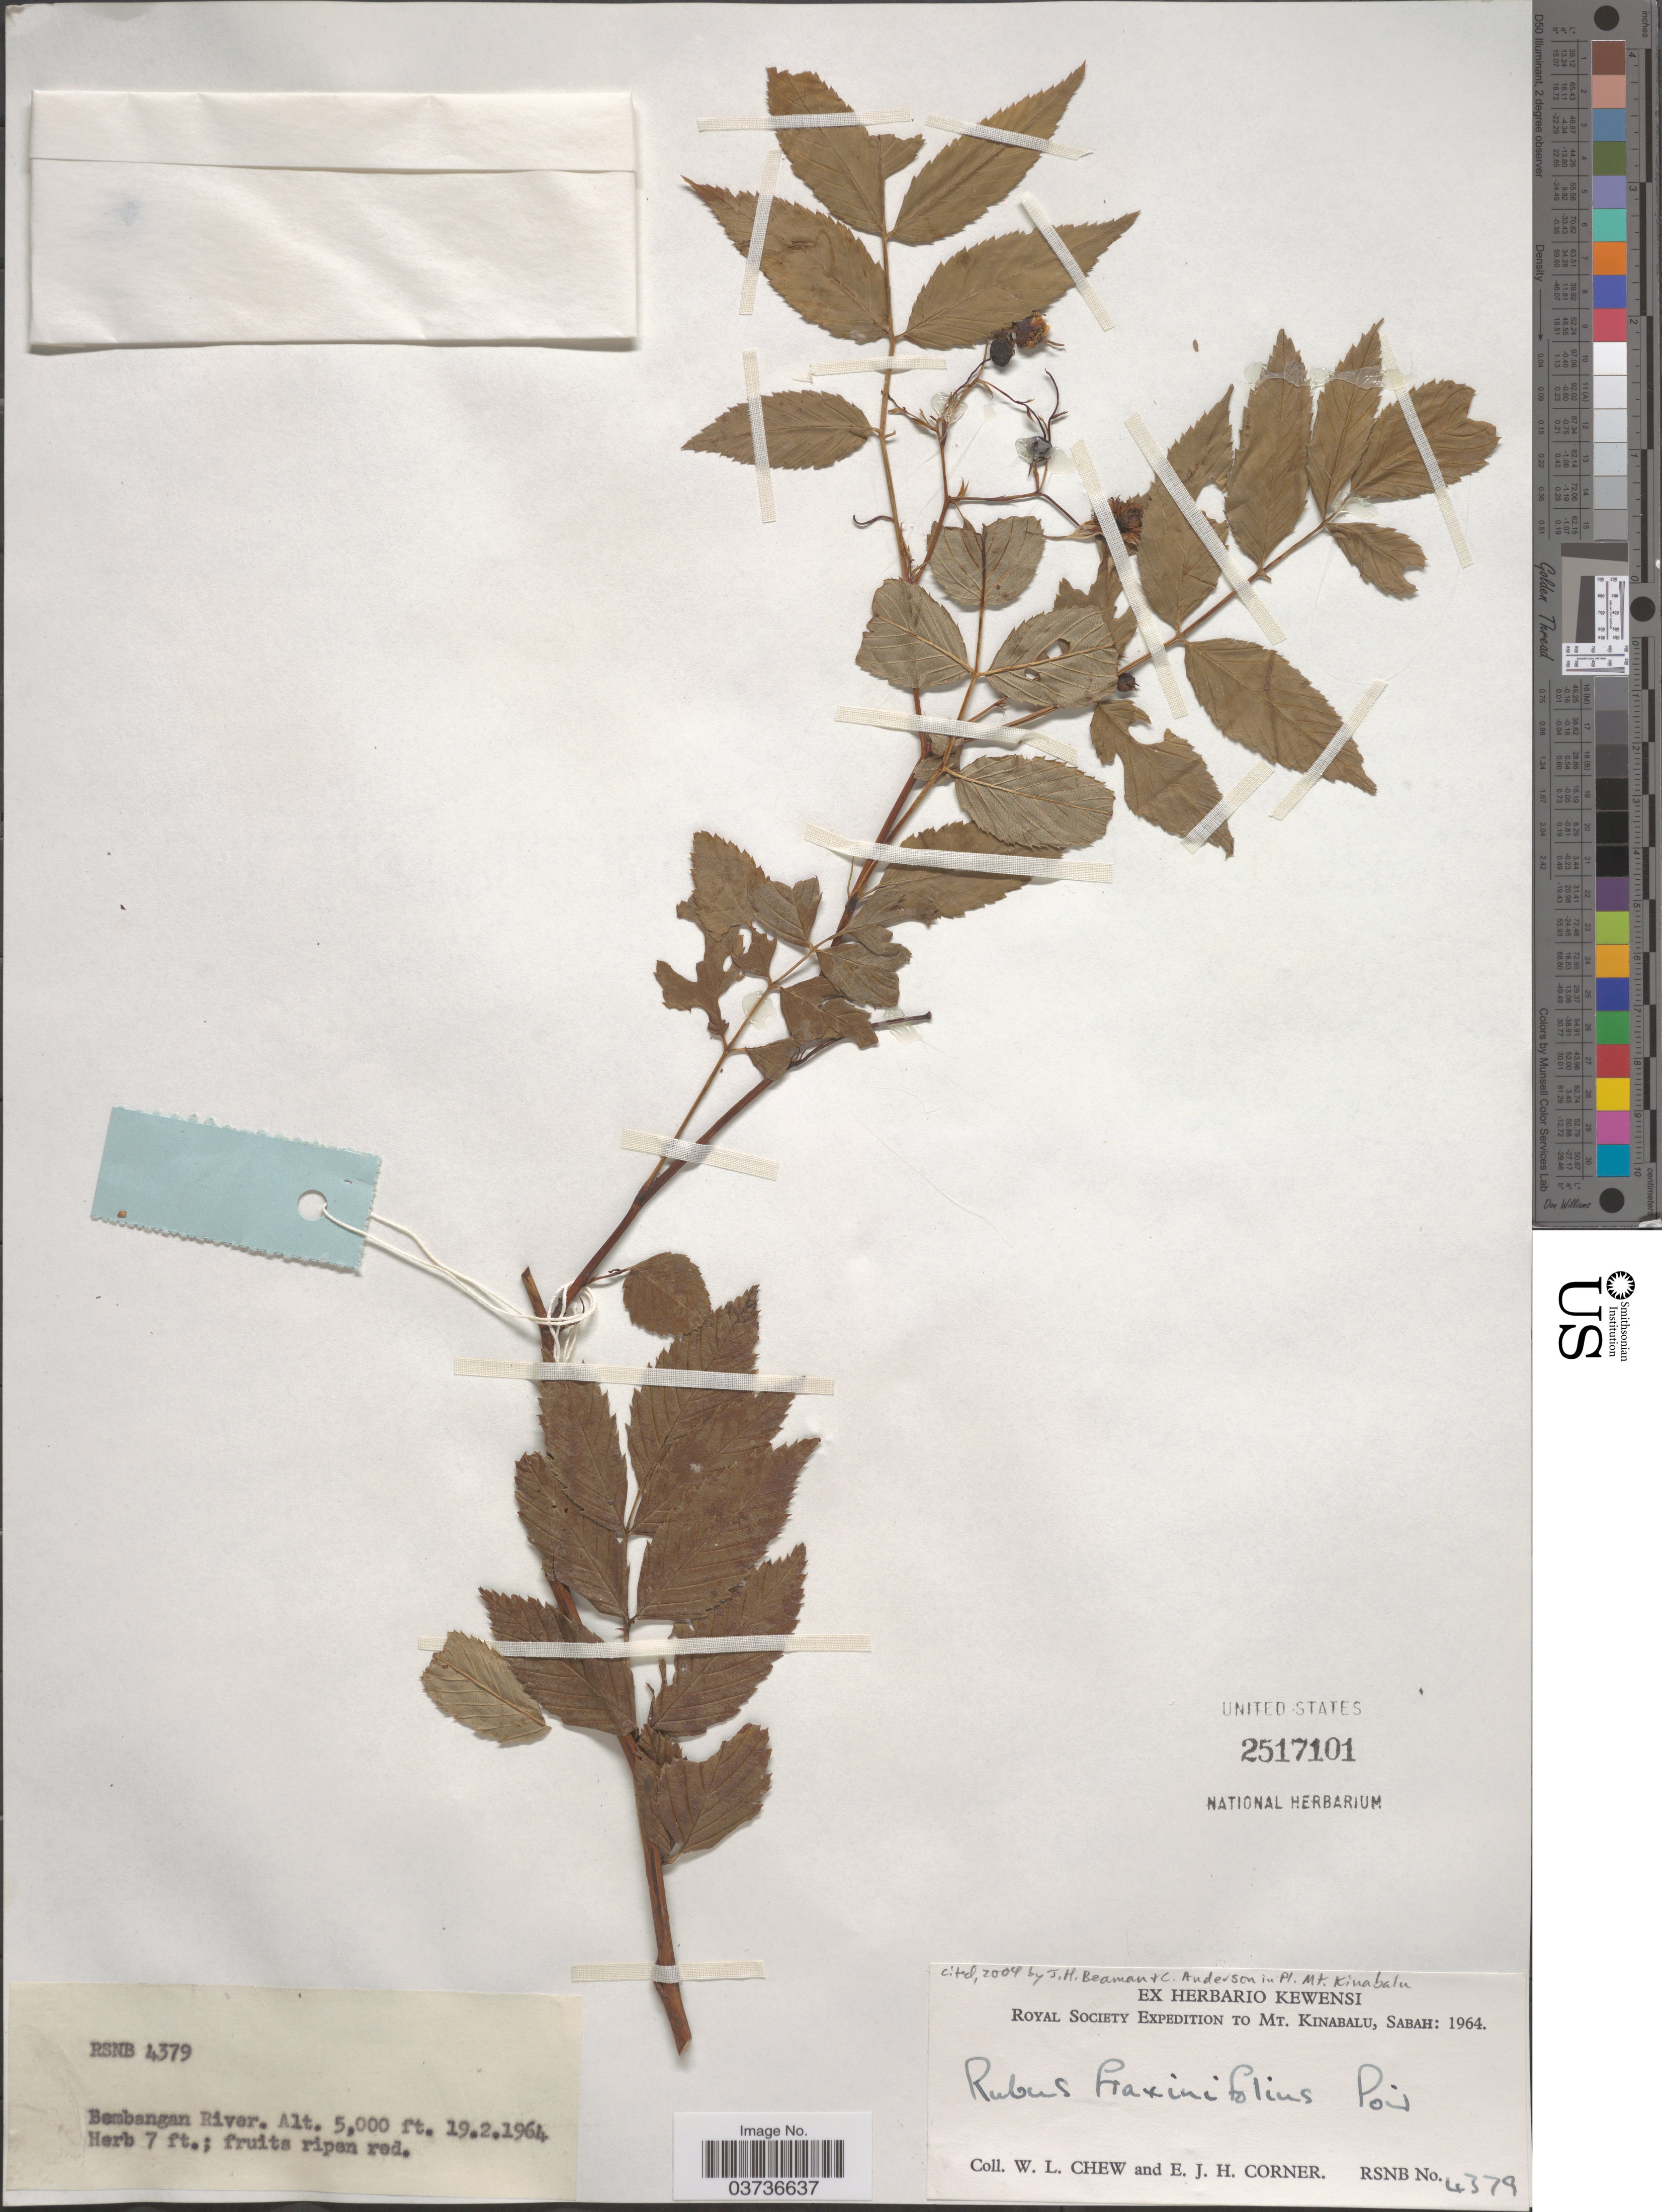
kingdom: Plantae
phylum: Tracheophyta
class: Magnoliopsida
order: Rosales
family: Rosaceae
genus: Rubus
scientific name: Rubus fraxinifolius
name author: Hayata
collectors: W. Chew & E. Corner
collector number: RSNB 4379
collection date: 1964-02-19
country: Malaysia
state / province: Sabah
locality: Mt Kinabalu. Bembangan River.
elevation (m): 1524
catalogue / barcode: US 2517101